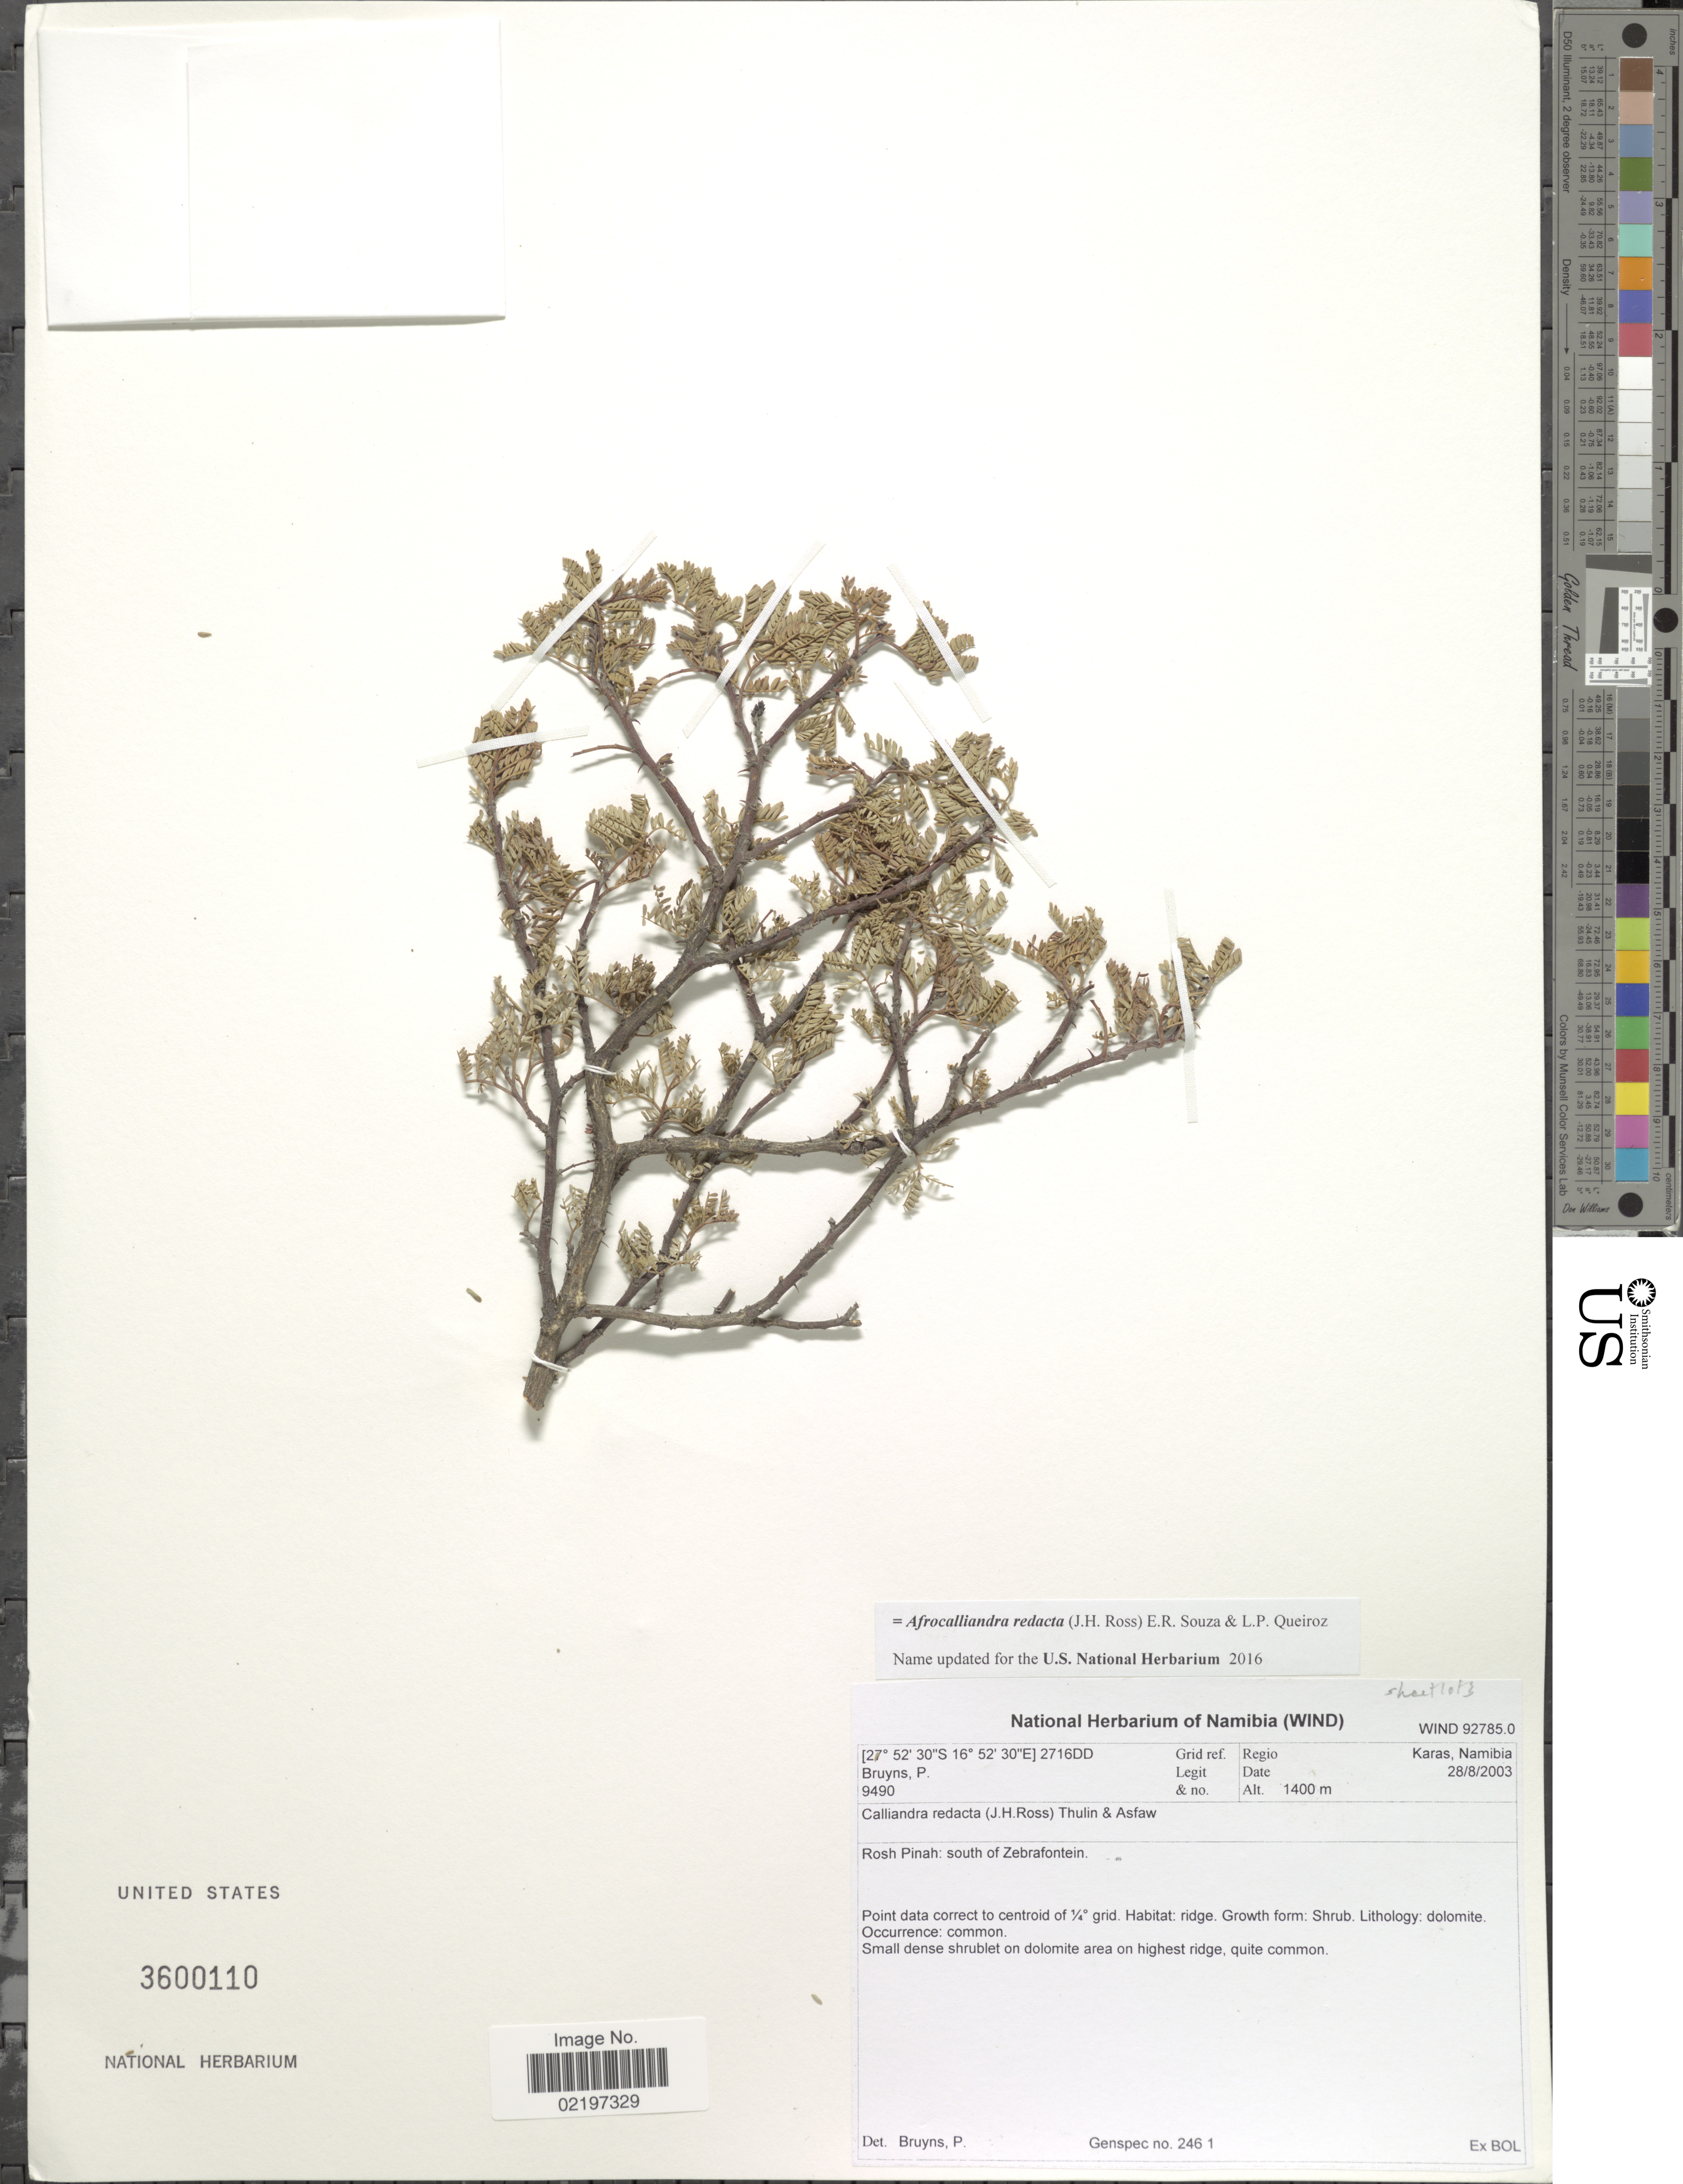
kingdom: Plantae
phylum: Tracheophyta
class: Magnoliopsida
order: Fabales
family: Fabaceae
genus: Afrocalliandra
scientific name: Afrocalliandra redacta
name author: (J. H. Ross) E.R. Souza & L.P. Queiroz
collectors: P. Bruyns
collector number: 9490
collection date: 2003-08-28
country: Namibia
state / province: Karas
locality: Rosh Pinah: south of Zebrafontein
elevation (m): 1400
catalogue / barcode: US 3600110